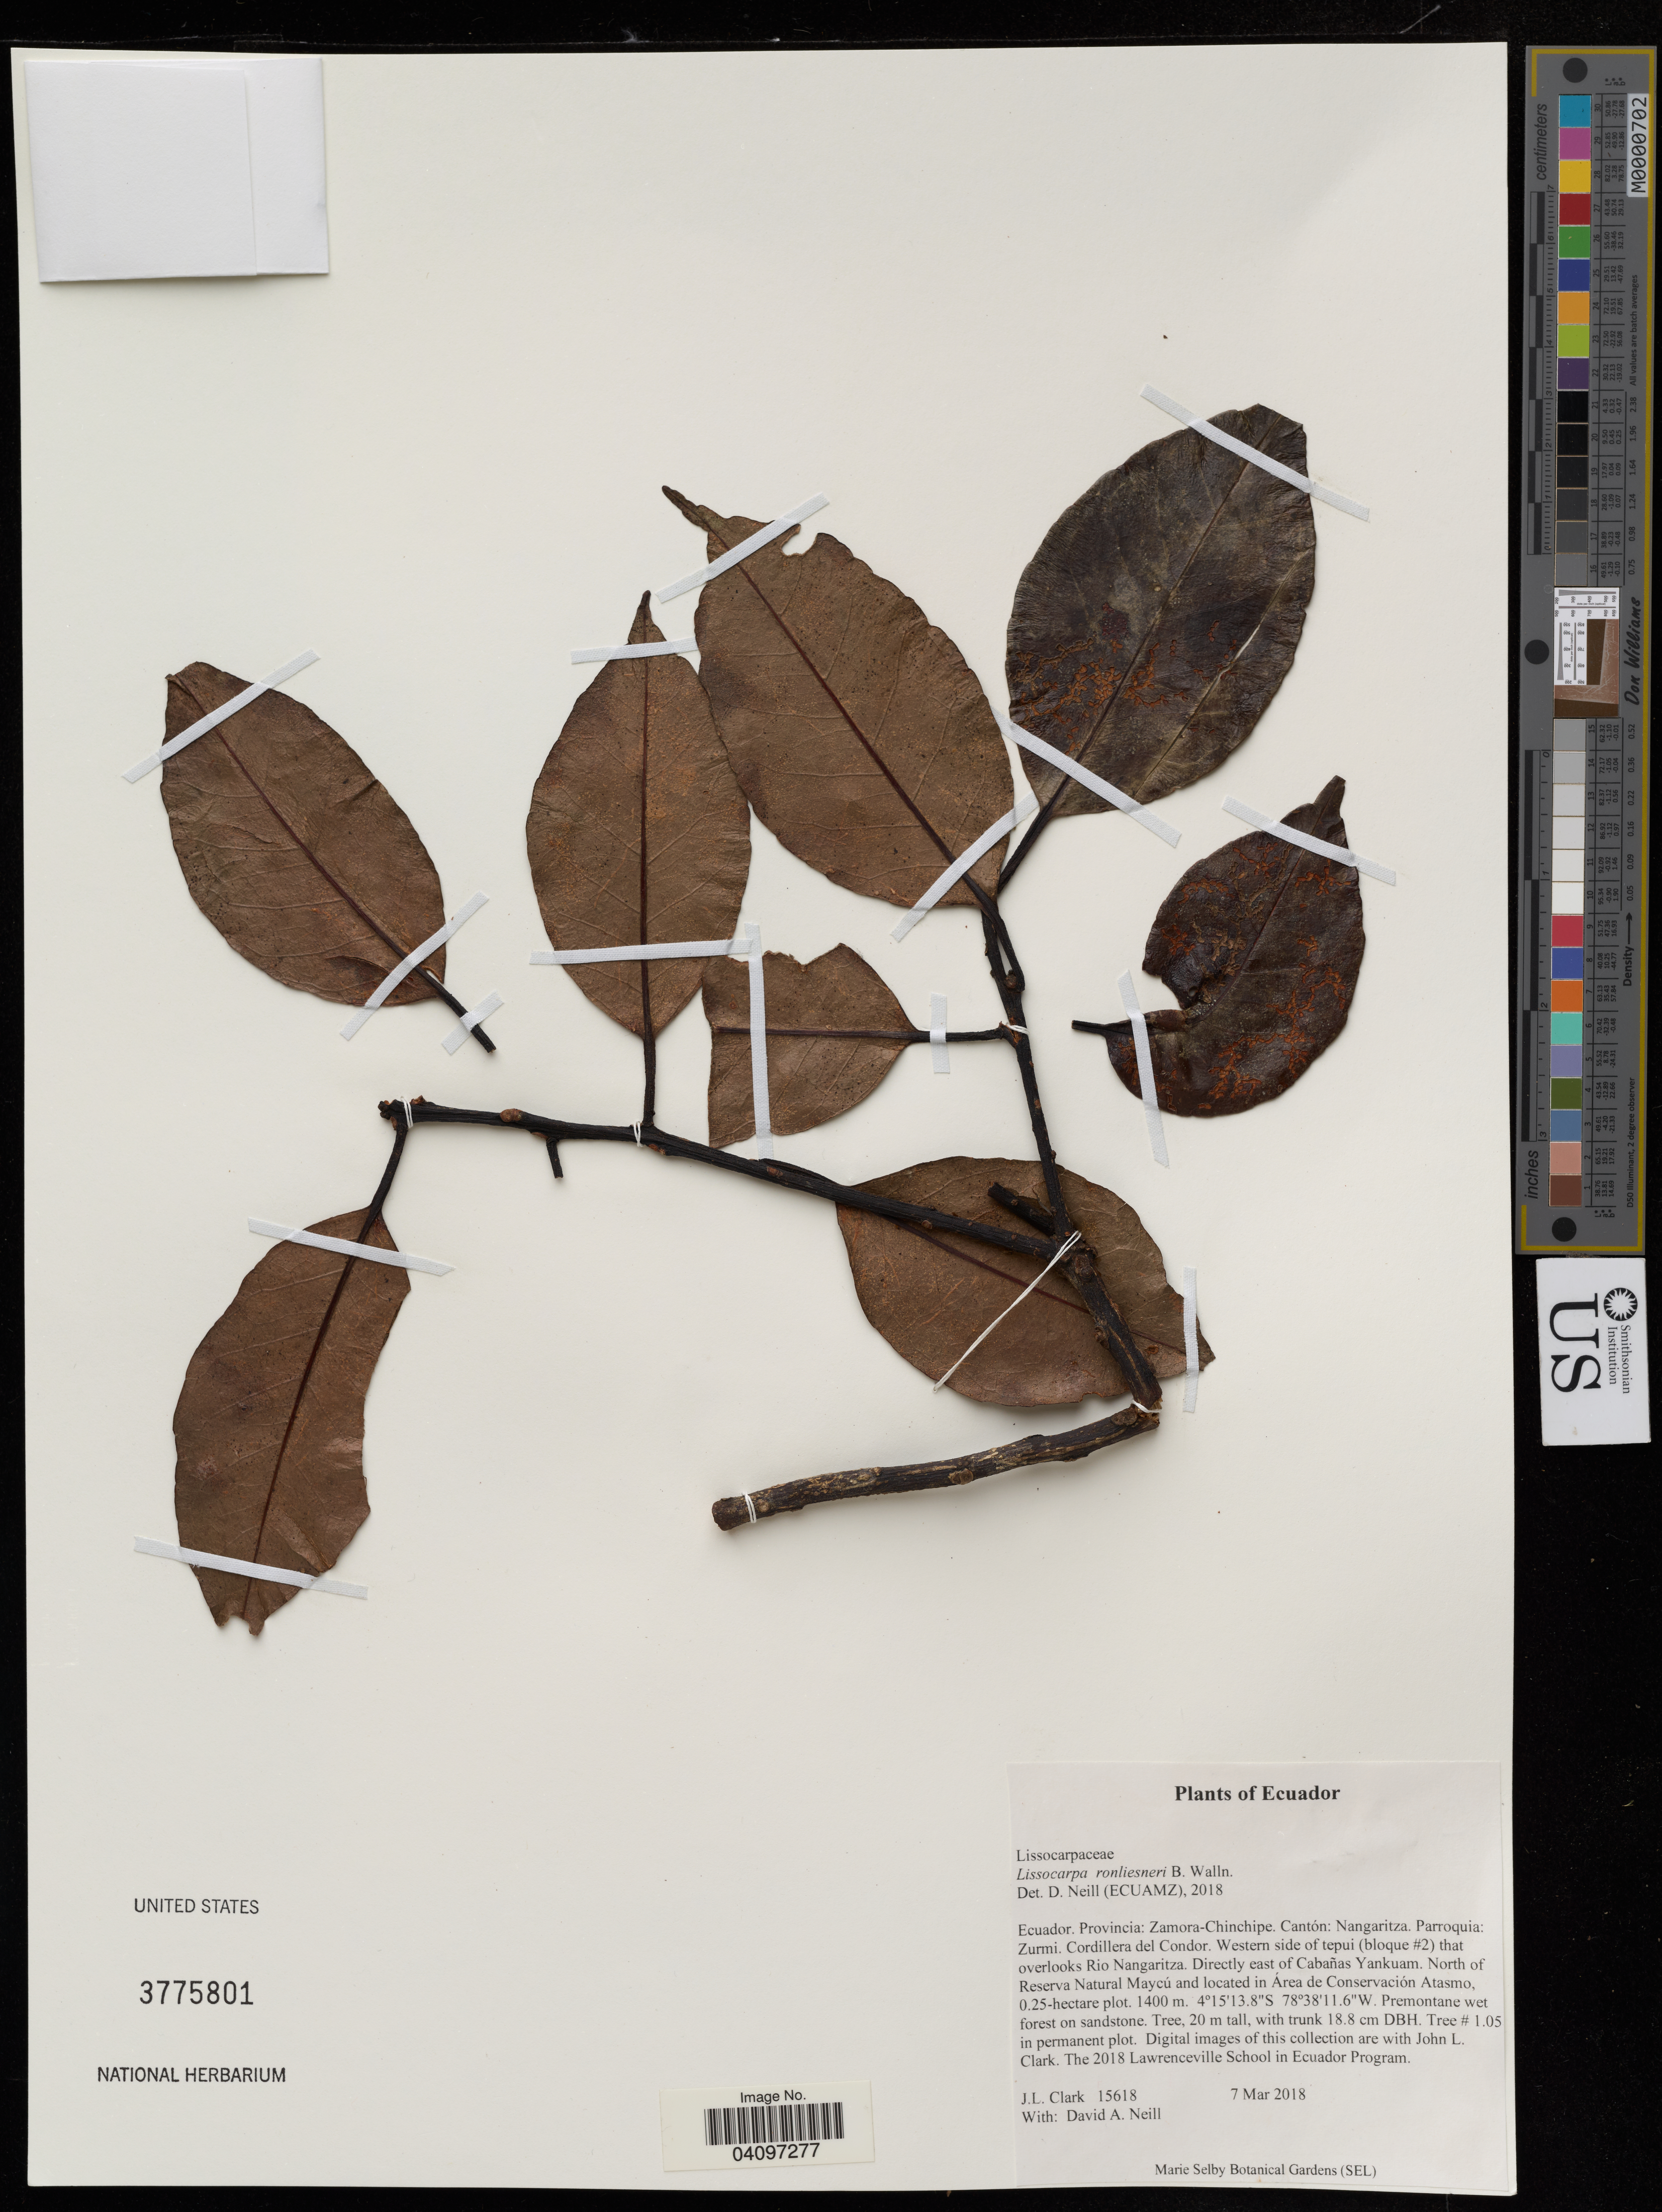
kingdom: Plantae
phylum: Tracheophyta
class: Magnoliopsida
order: Ericales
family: Ebenaceae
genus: Lissocarpa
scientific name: Lissocarpa ronliesneri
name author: B. Walln.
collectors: J. Clark & D. A. Neill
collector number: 15618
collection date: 2018-03-07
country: Ecuador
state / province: Zamora-Chinchipe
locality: Cantón: Nangaritza. Parroquia: Zurmi. Cordillera del Condor. Western side of tepui (bloque #2) that overlooks Rio Nangaritza. Directly east of Cabañas Yankuam. North of Reserva Natural Maycú and located in Área de Conservación Atasmo, 0.25-hectare plot.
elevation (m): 1400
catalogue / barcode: US 3775801